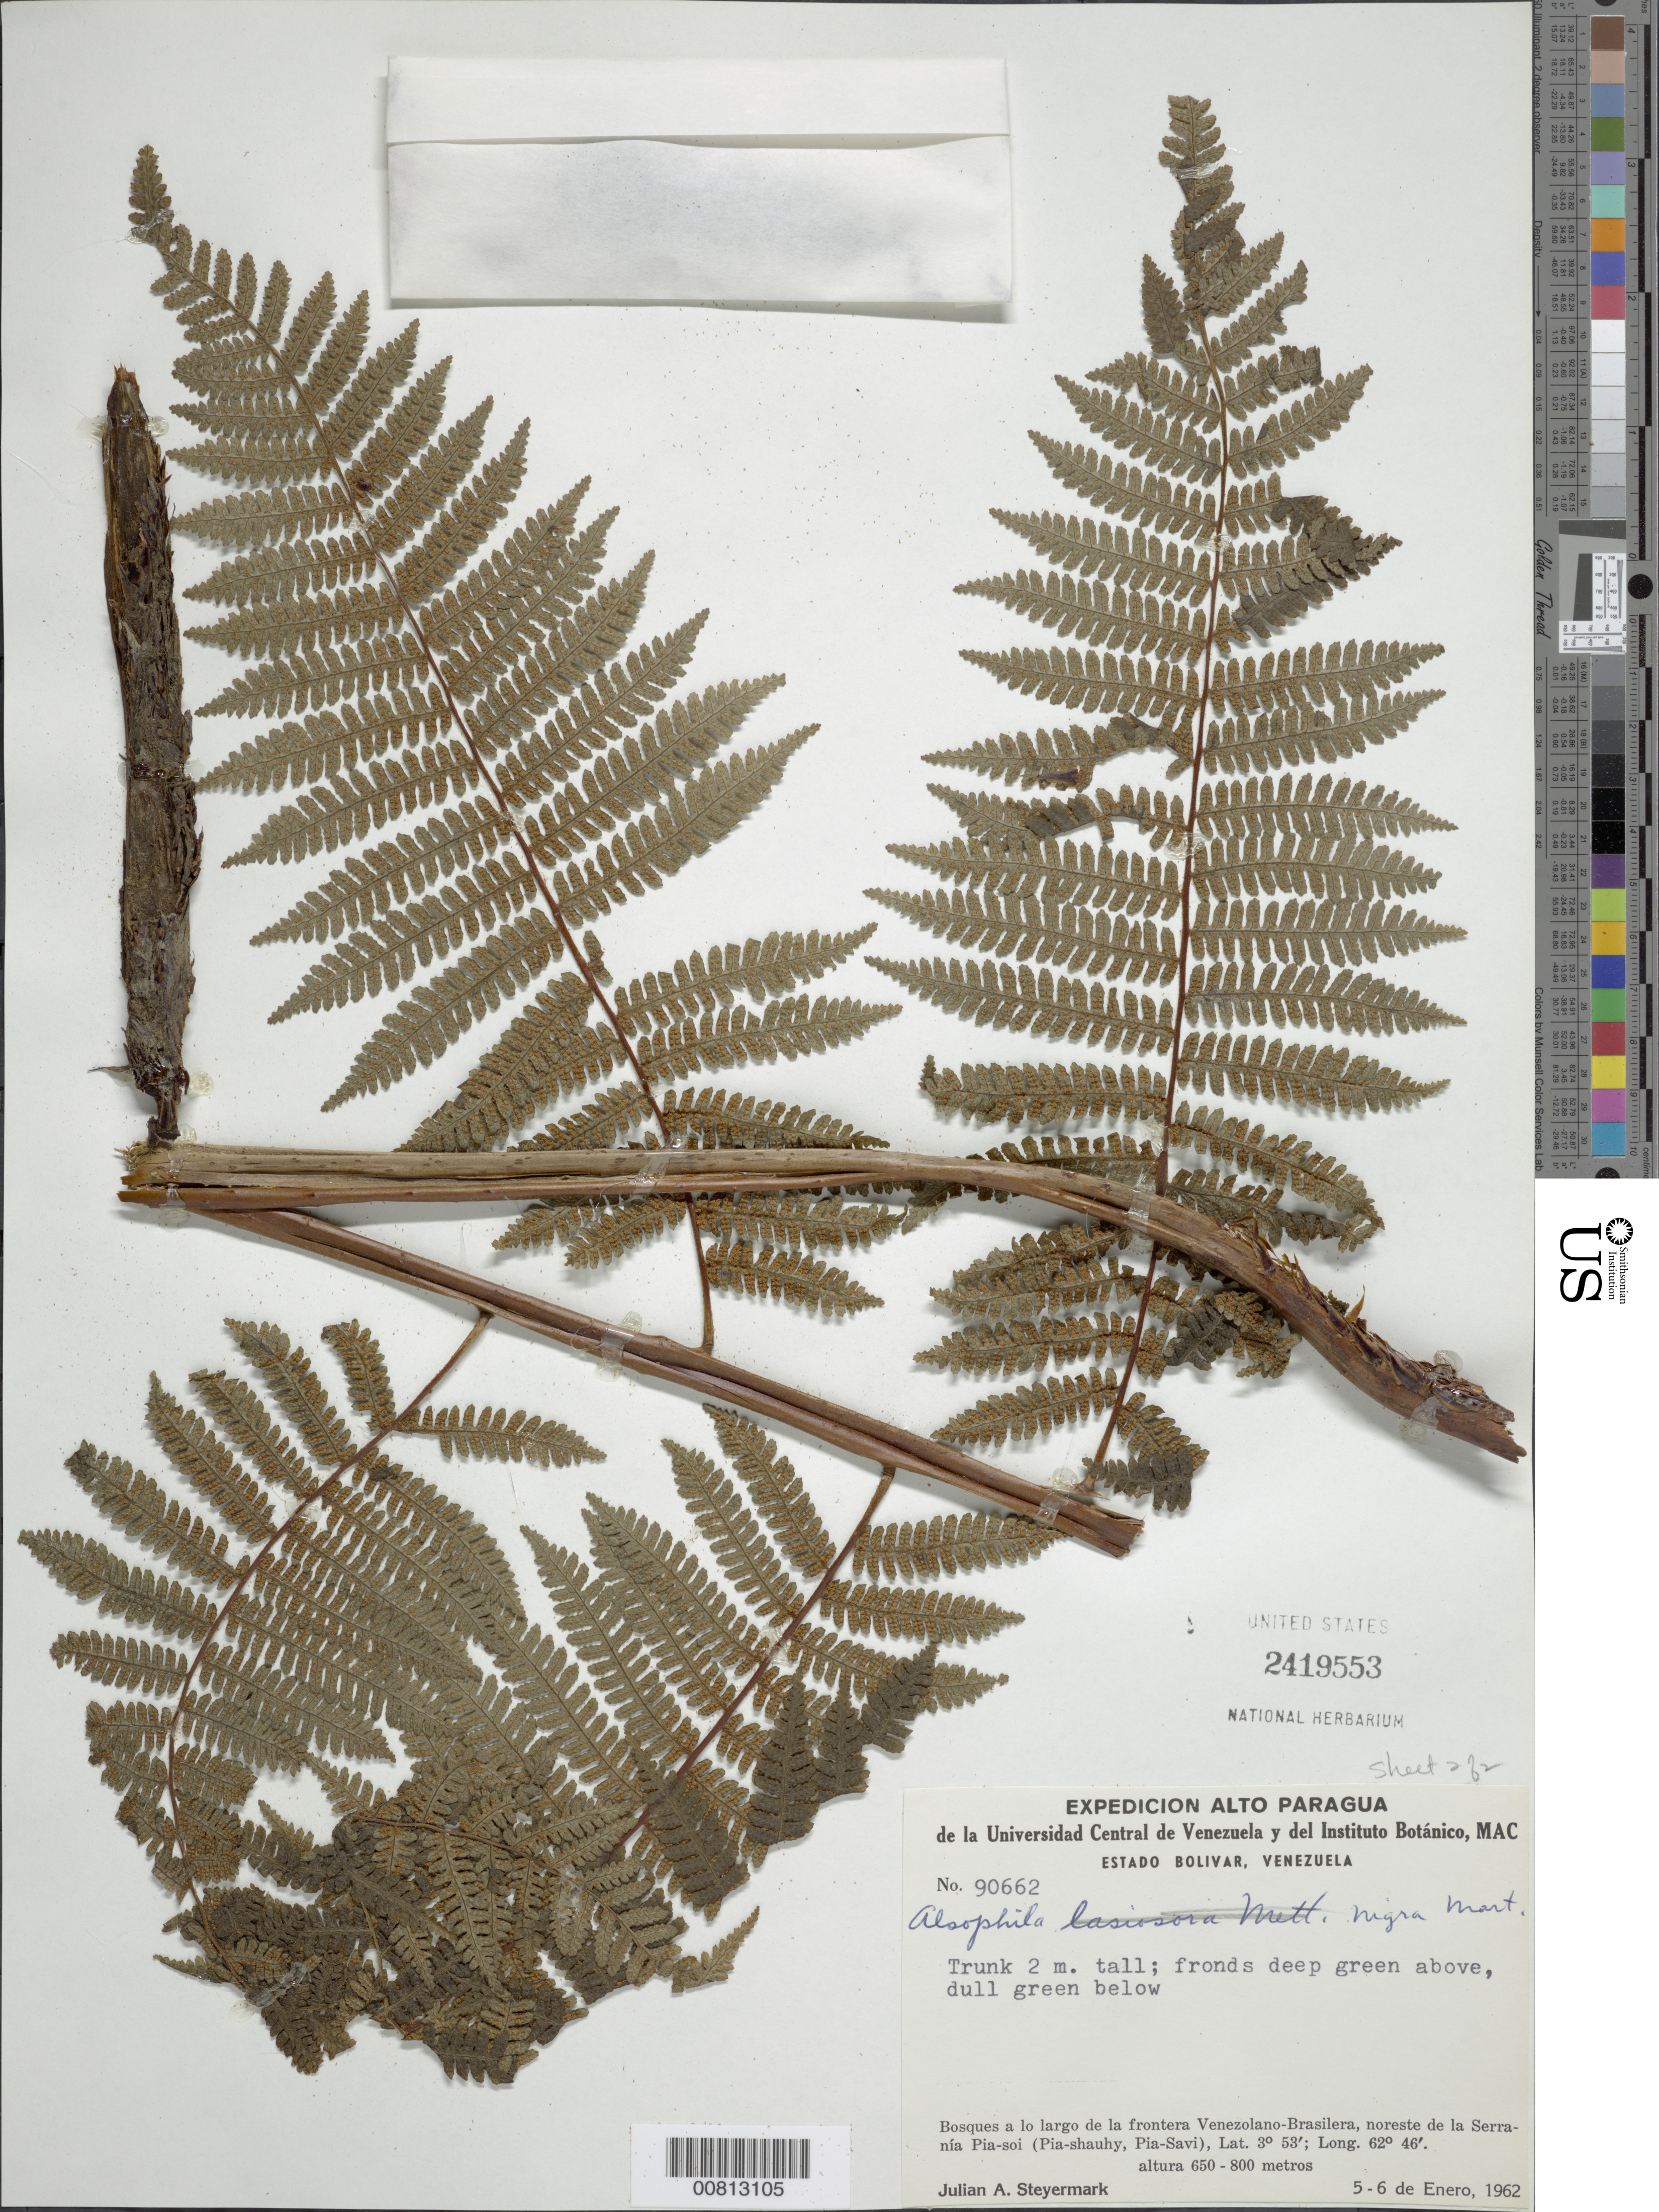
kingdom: Plantae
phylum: Tracheophyta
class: Polypodiopsida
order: Cyatheales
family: Cyatheaceae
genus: Cyathea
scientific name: Cyathea lasiosora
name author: (Mett. ex Kuhn) Domin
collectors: J. Steyermark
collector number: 90662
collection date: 1962-01-05/1962-01-06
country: Venezuela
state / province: Bolivar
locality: Bosques a lo largo de la frontera Venezolano-Brasilera, noreste de la Serranía Pia-soi (Pia-shauhy, Pia-Savi)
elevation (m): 650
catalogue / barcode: US 2419553